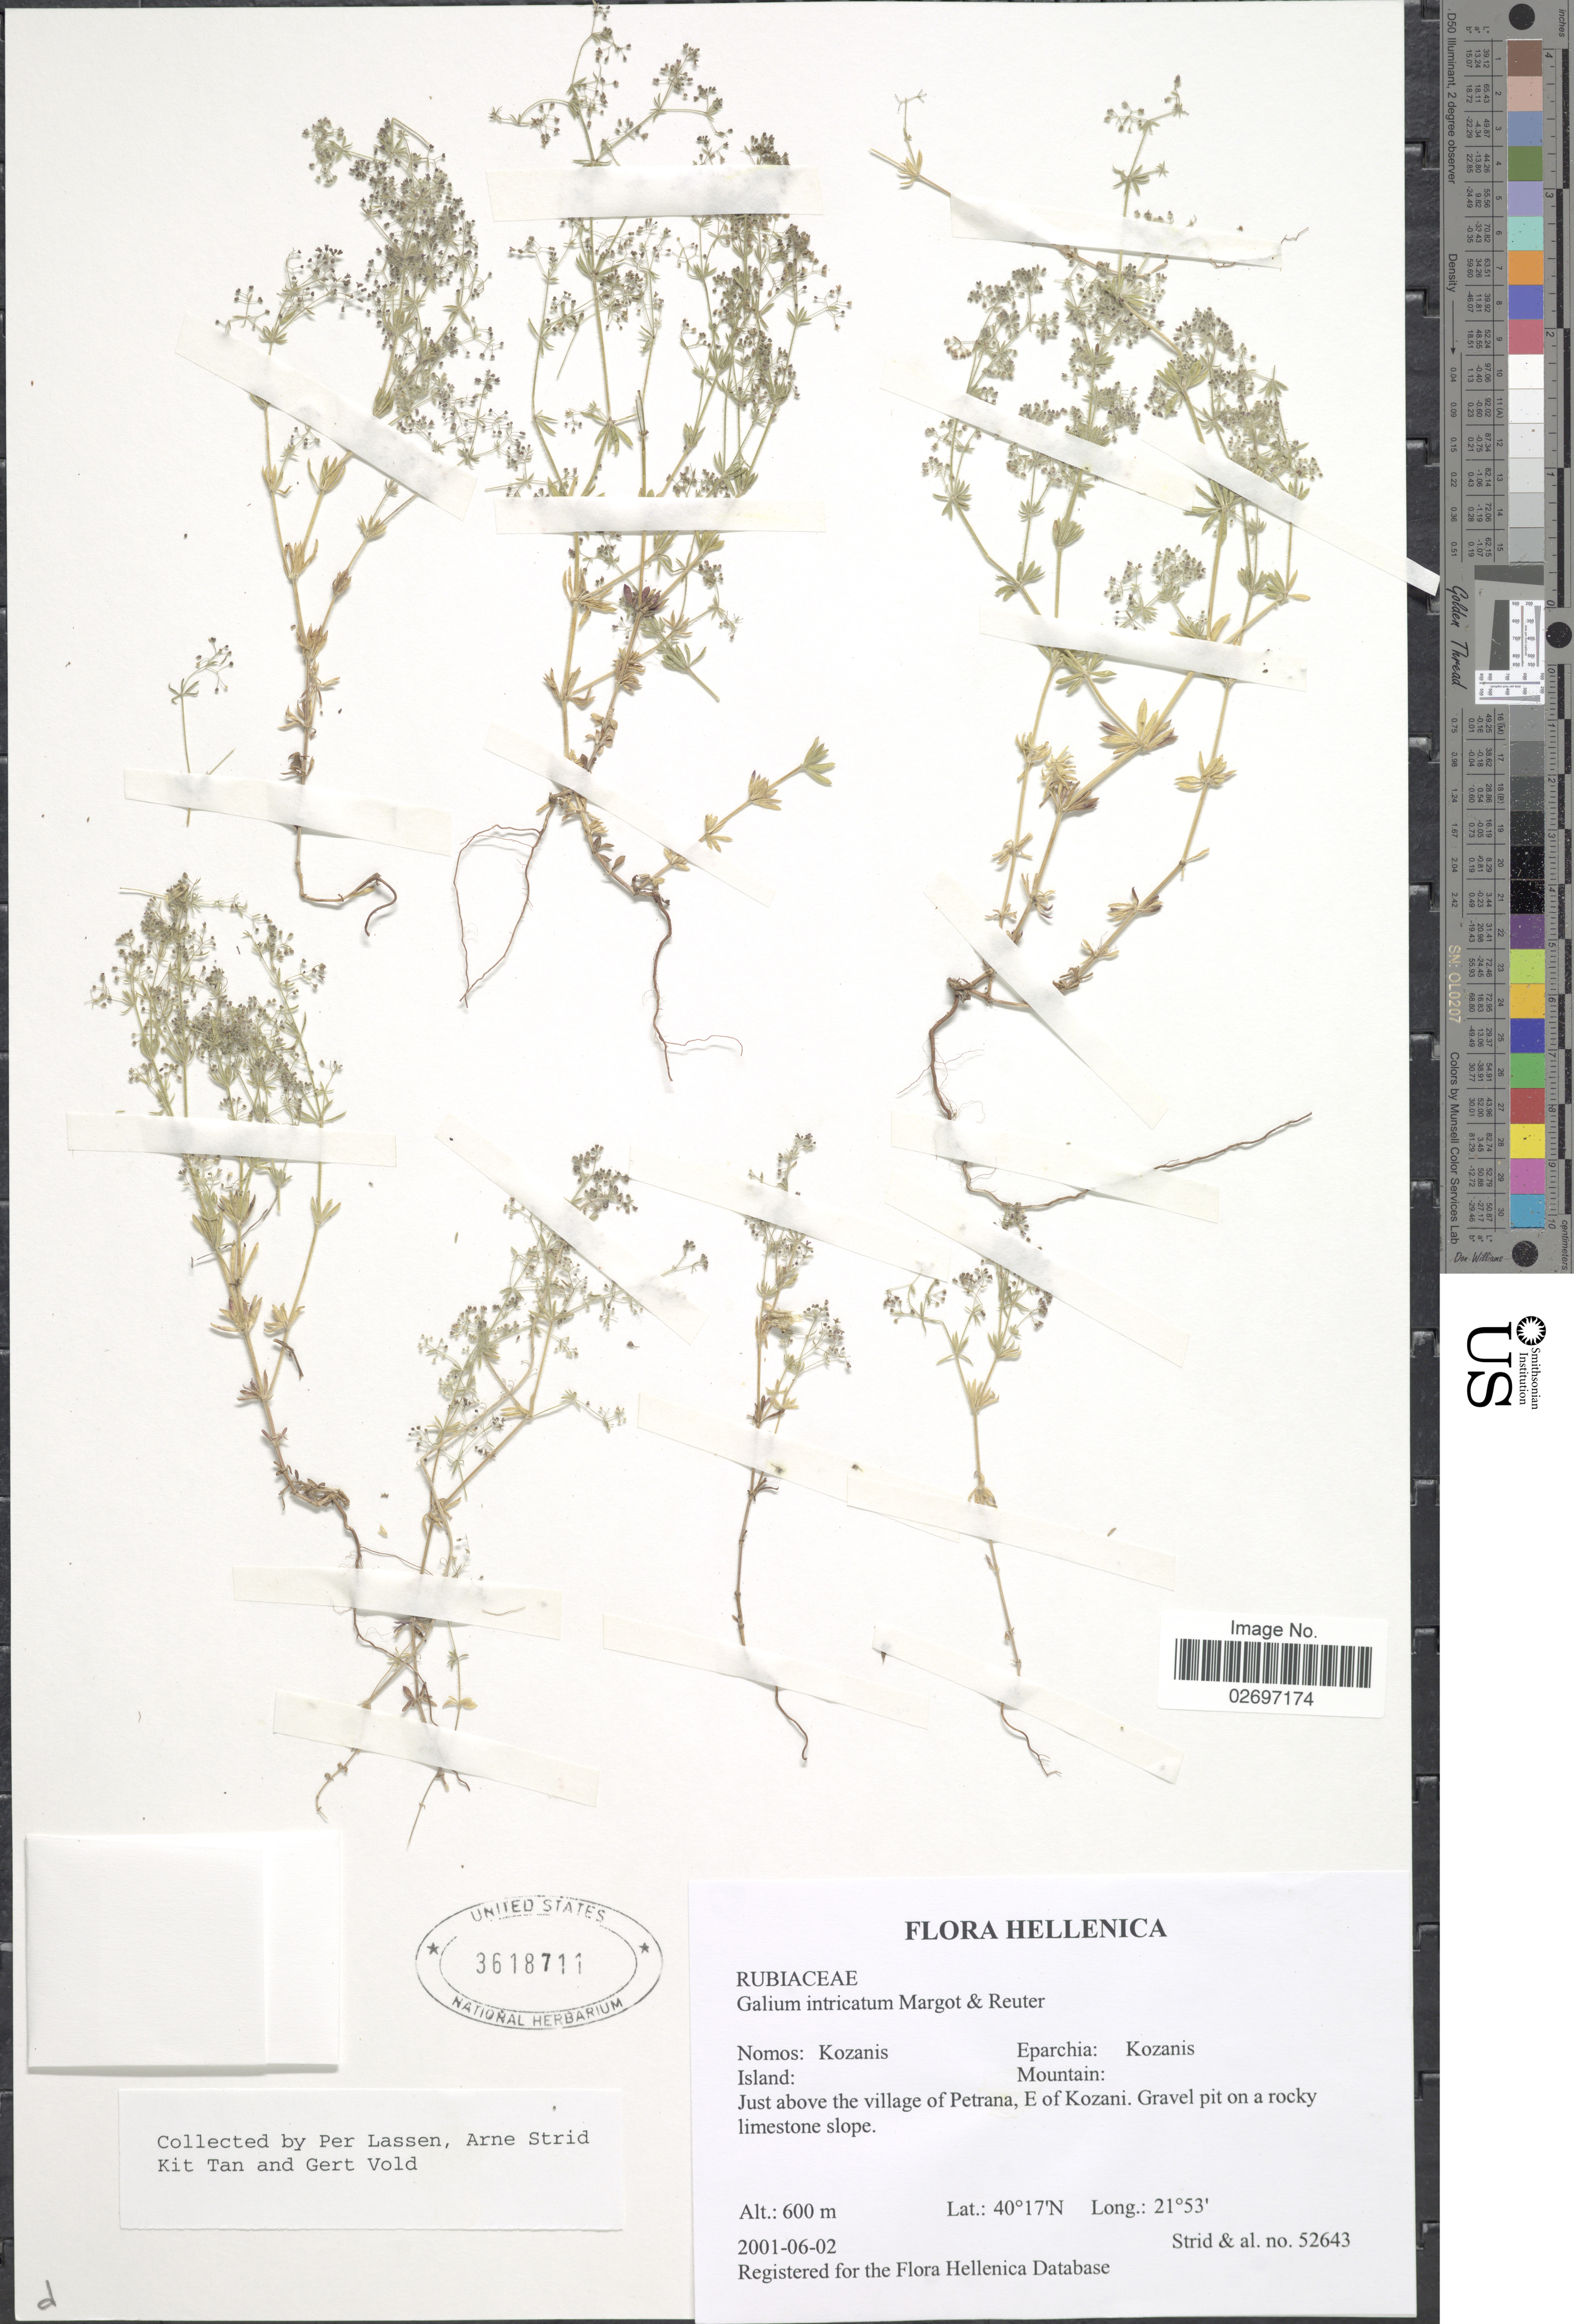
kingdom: Plantae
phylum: Tracheophyta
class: Magnoliopsida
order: Gentianales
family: Rubiaceae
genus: Galium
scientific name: Galium intricatum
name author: Margot & Reut.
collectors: P. Lassen, A. Strid, K. Tan & G. Vold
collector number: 52643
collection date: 2001-06-02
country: Greece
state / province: West Macedonia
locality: Hellenica, Nomos: Kozanis, Eparchia: Kozanis, just above the village of Petrana, E of Kozani, gravel pit on a rocky limestone slope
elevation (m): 600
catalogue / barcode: US 3618711